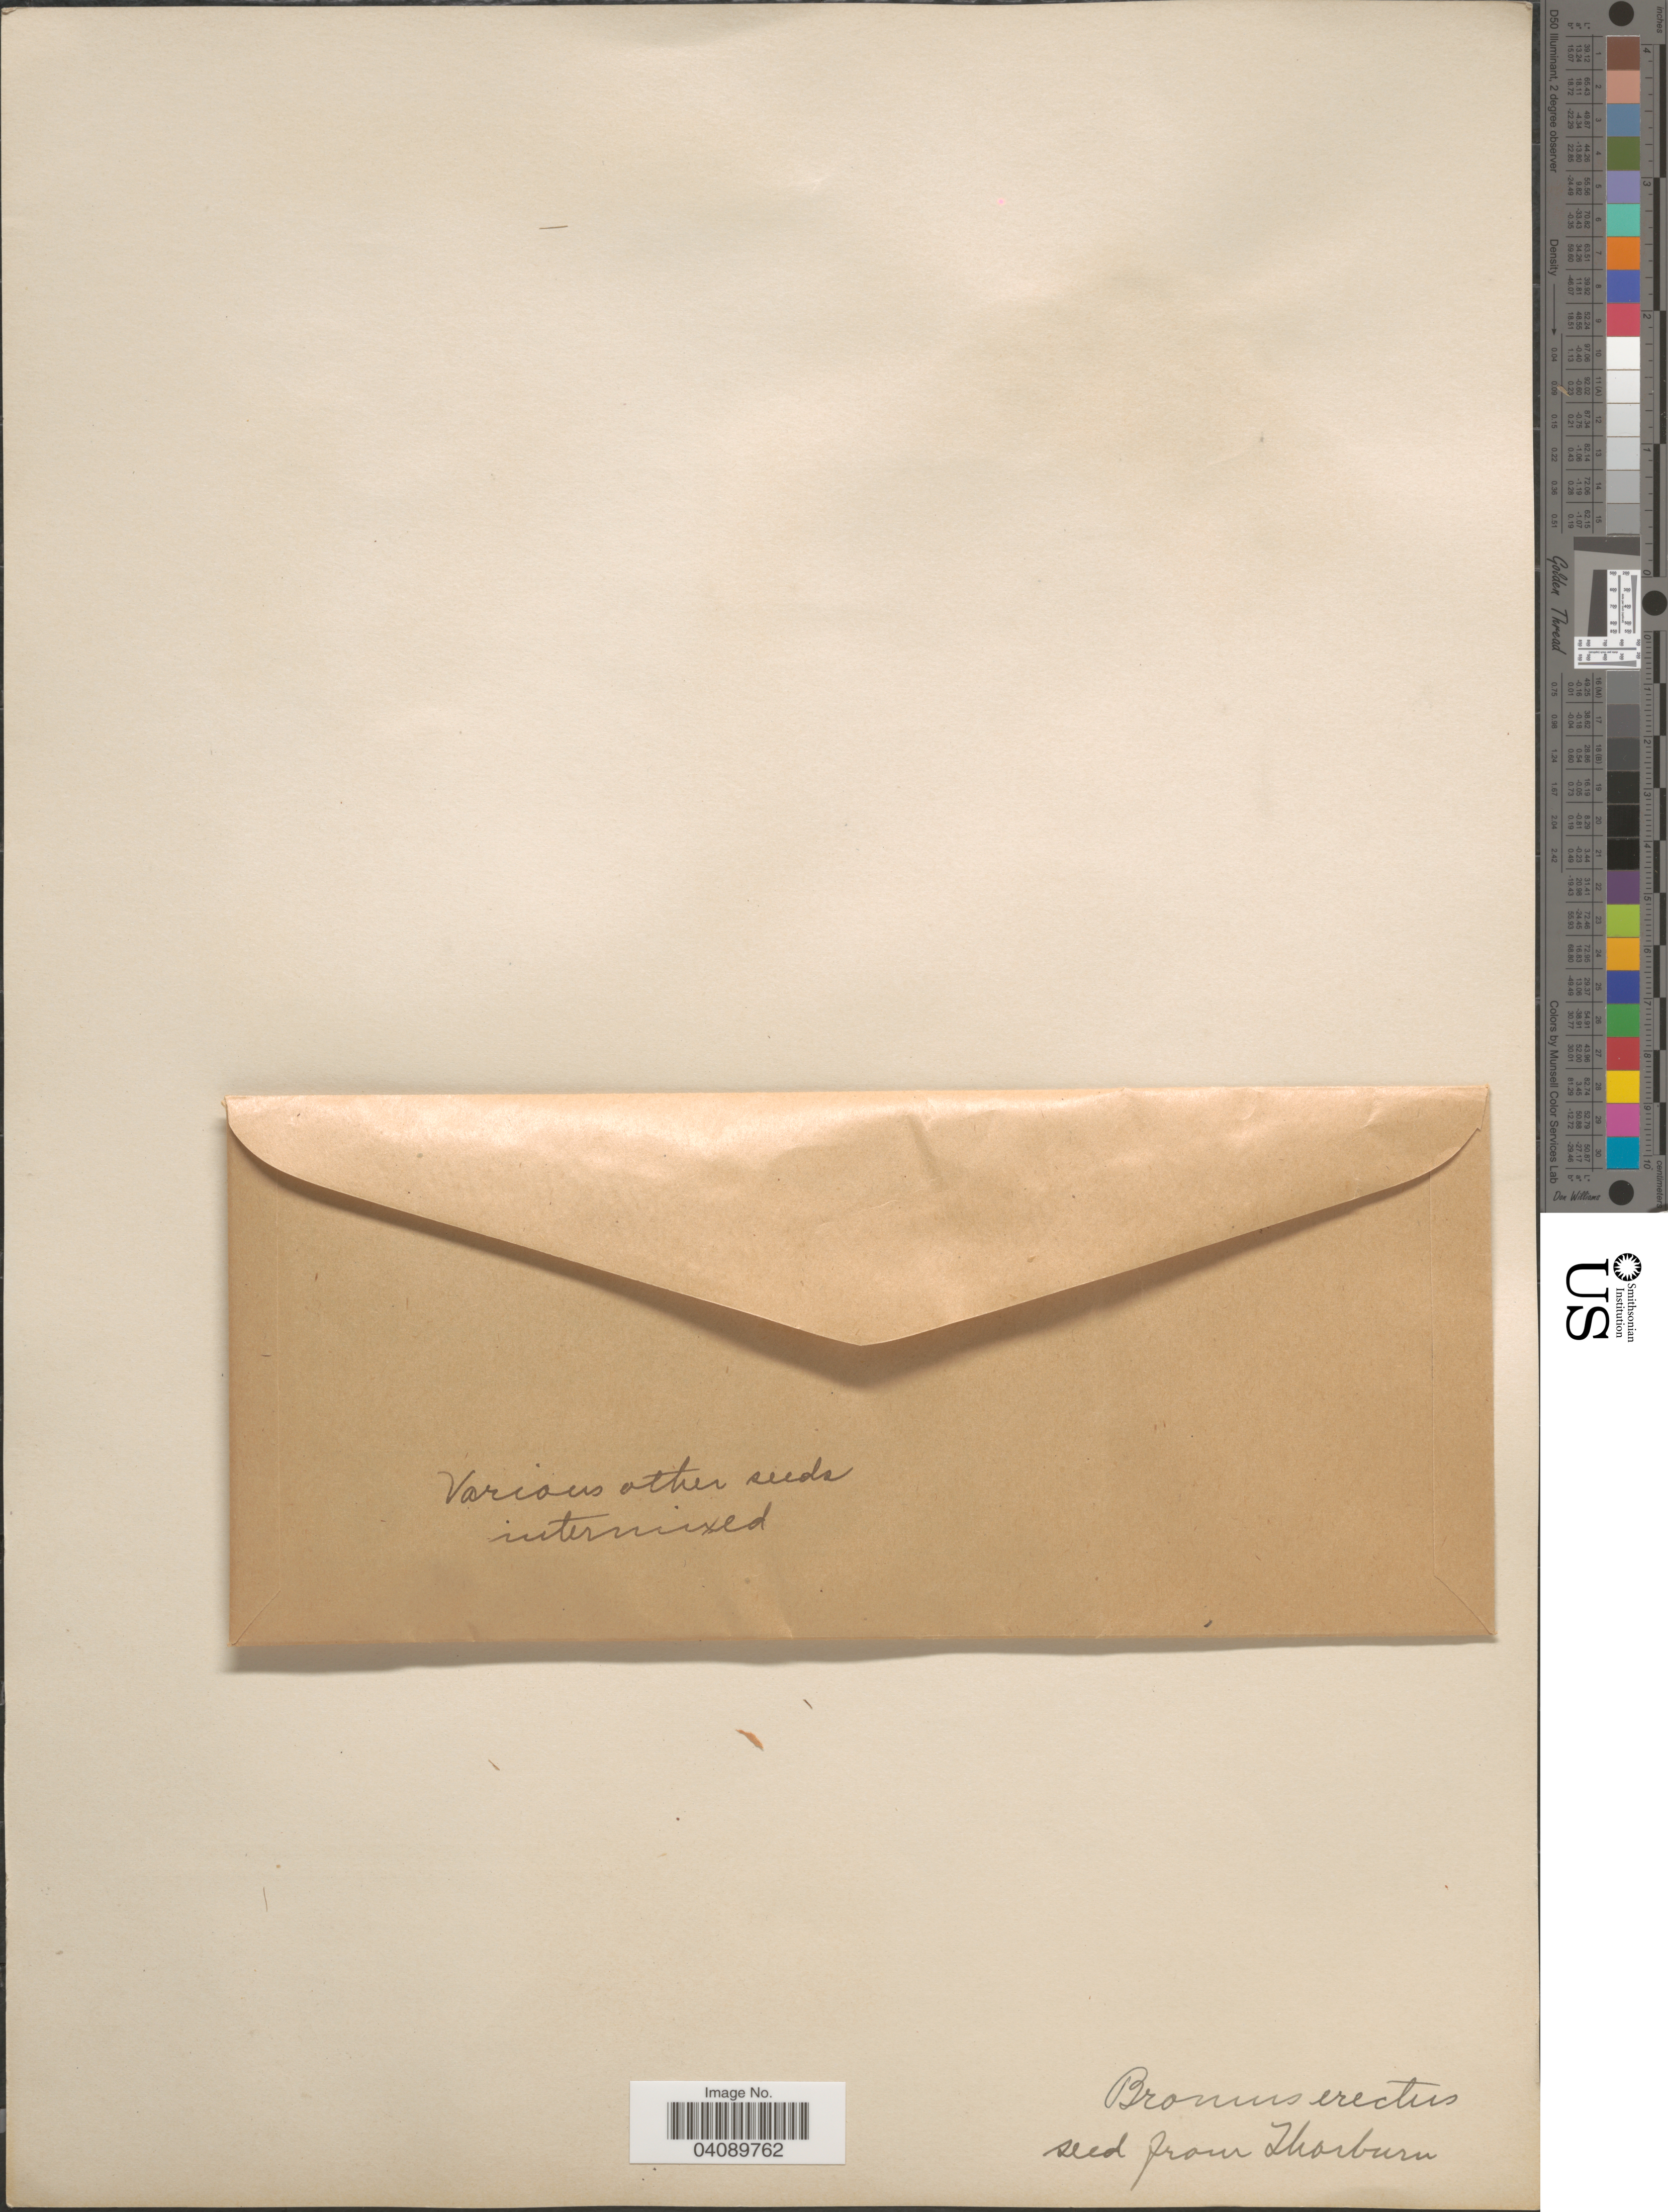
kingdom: Plantae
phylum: Tracheophyta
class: Liliopsida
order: Poales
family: Poaceae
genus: Bromus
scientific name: Bromus erectus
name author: Huds.